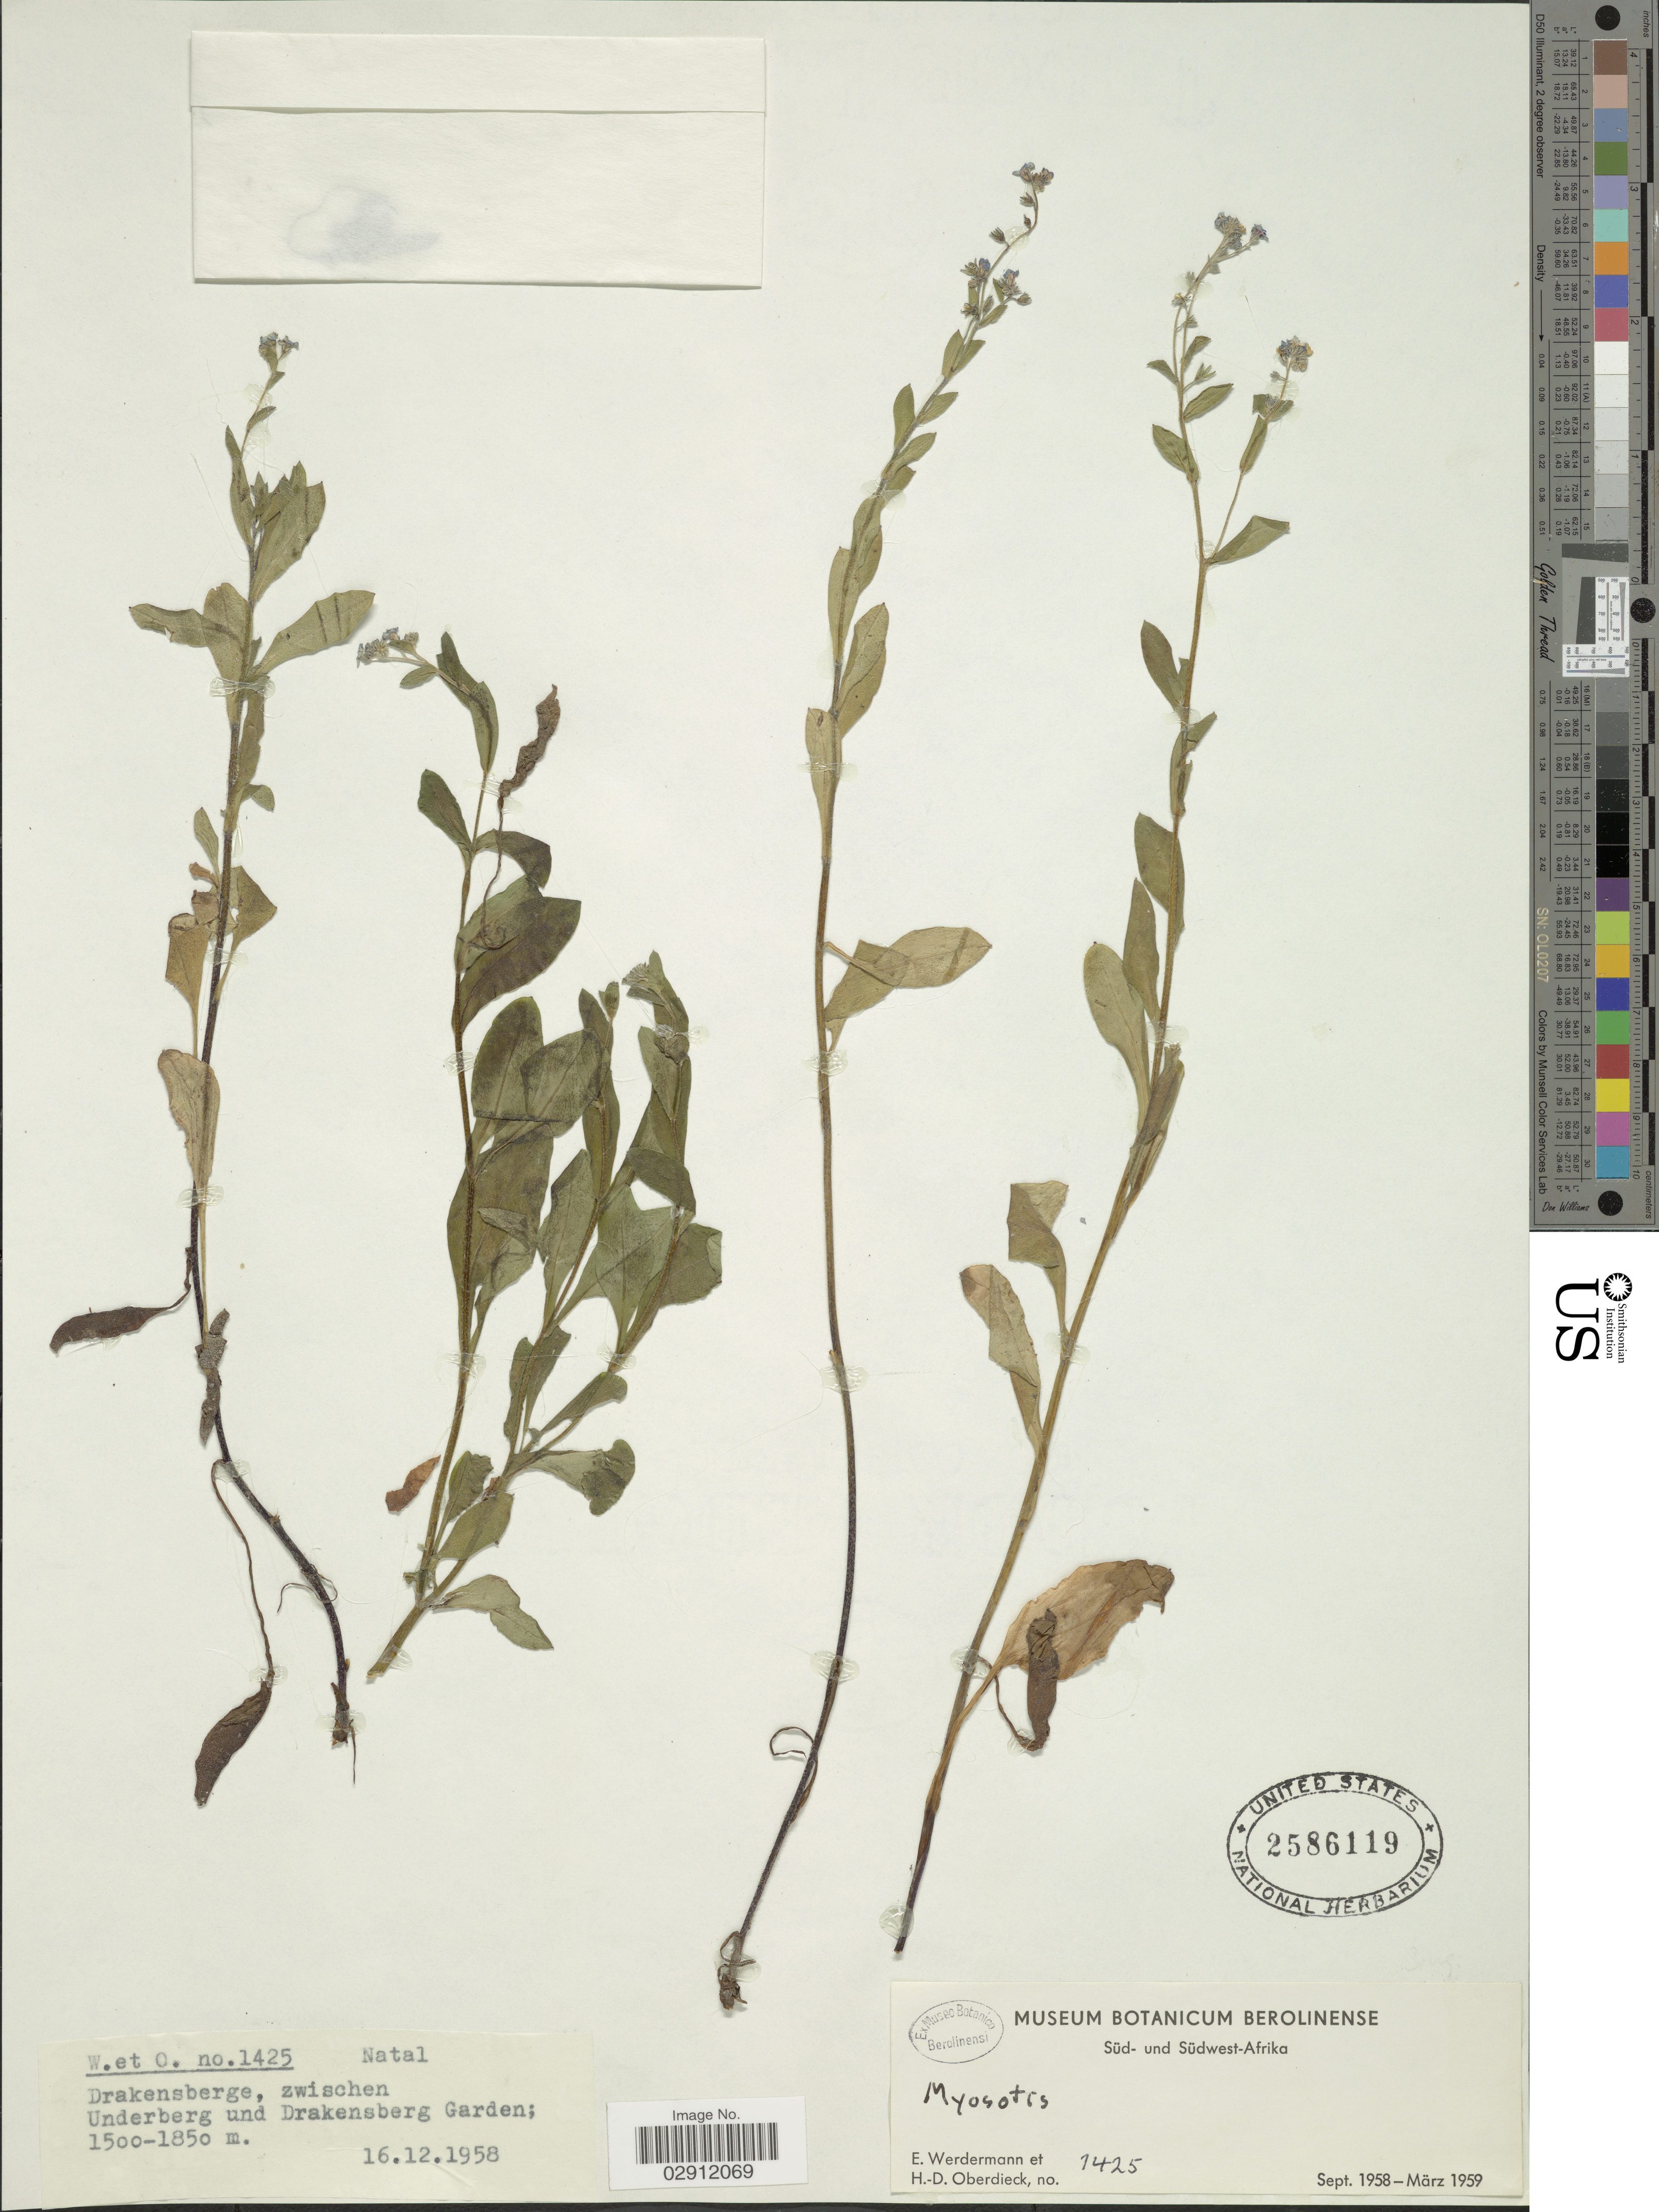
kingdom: Plantae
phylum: Tracheophyta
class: Magnoliopsida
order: Boraginales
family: Boraginaceae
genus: Myosotis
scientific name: Myosotis sp.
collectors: E. Werdermann & H. Oberdieck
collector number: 1425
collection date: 1958-12-16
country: South Africa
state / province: KwaZulu-Natal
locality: Süd-Afrika. Natal. Drakensberge, zwischen Underberg und Drakensberg Garden.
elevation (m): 1500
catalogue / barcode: US 2586119